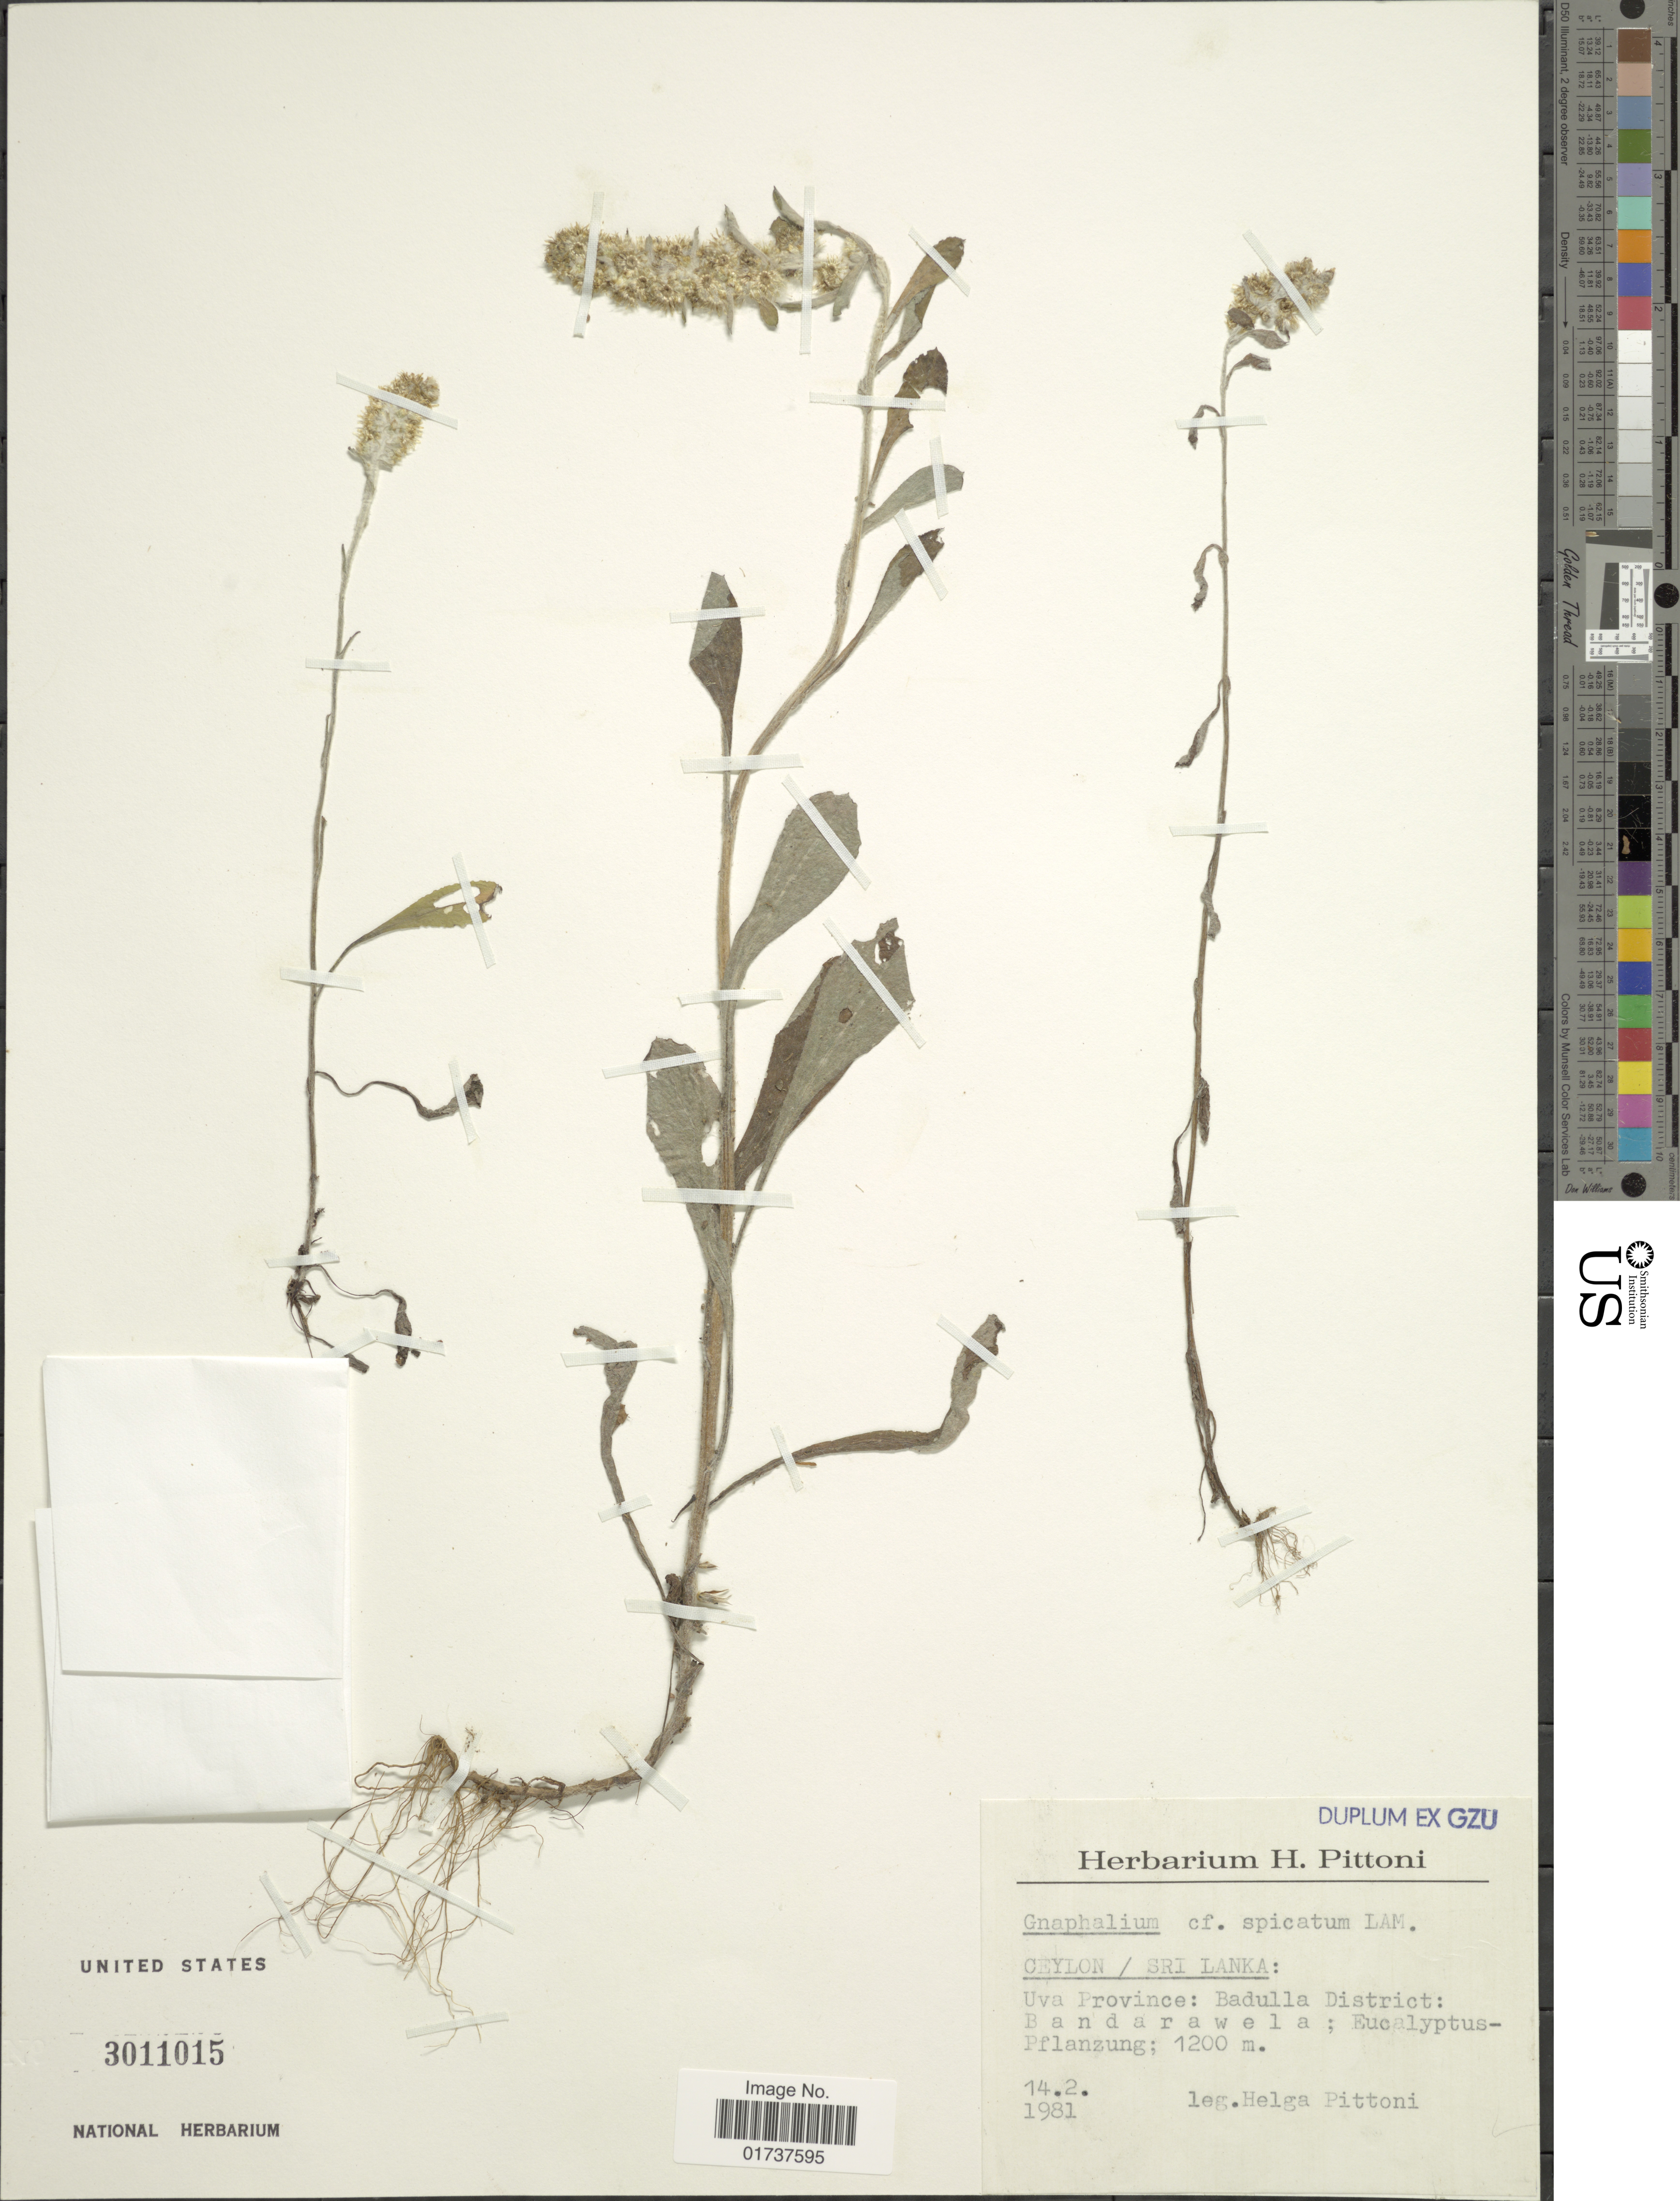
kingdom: Plantae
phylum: Tracheophyta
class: Magnoliopsida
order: Asterales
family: Asteraceae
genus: Gnaphalium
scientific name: Gnaphalium coarctatum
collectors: H. Pittoni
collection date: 1981-02-14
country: Sri Lanka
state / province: Uva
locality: Badulla District: Banderarawela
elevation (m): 1200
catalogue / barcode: US 3011015